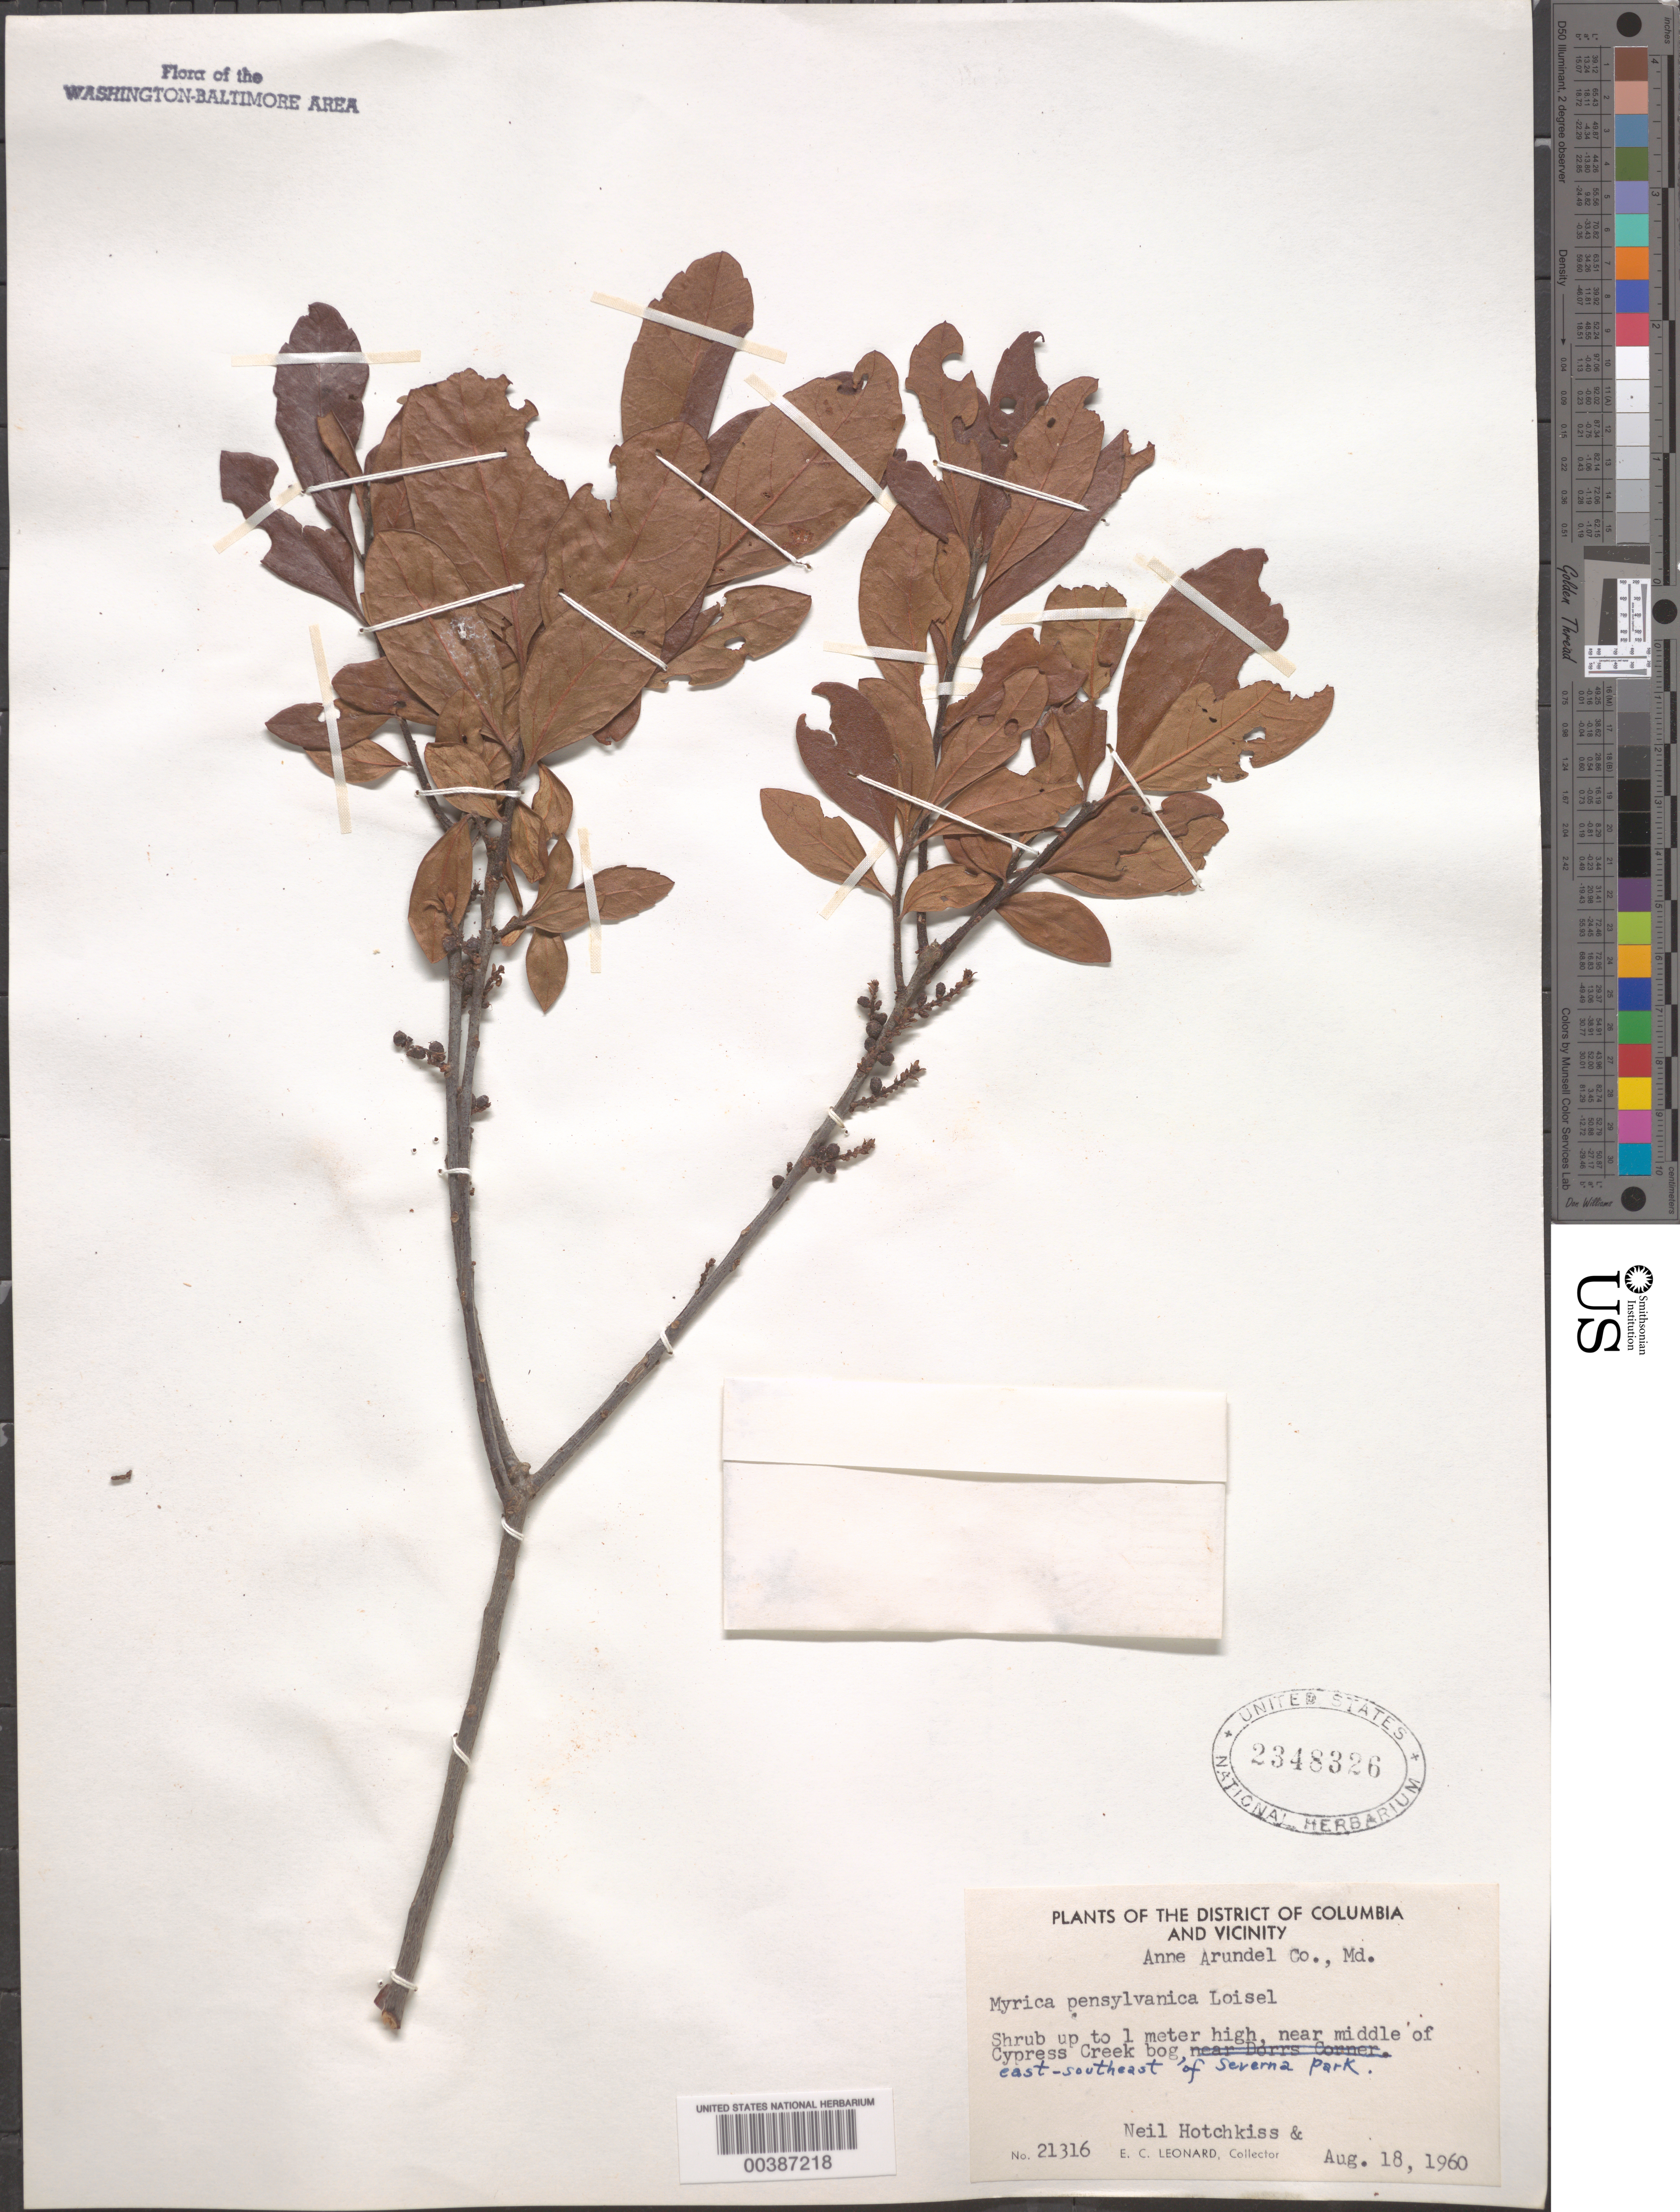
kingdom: Plantae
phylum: Tracheophyta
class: Magnoliopsida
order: Fagales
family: Myricaceae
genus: Morella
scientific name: Morella pensylvanica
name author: (Mirb.) Kartesz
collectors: N. Hotchkiss & E. C. Leonard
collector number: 21316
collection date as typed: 18 Aug 1960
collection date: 1960-08-18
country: United States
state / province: Maryland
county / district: Anne Arundel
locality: Cypress Creek, east-southeast of Severna Park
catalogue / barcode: US 2348326